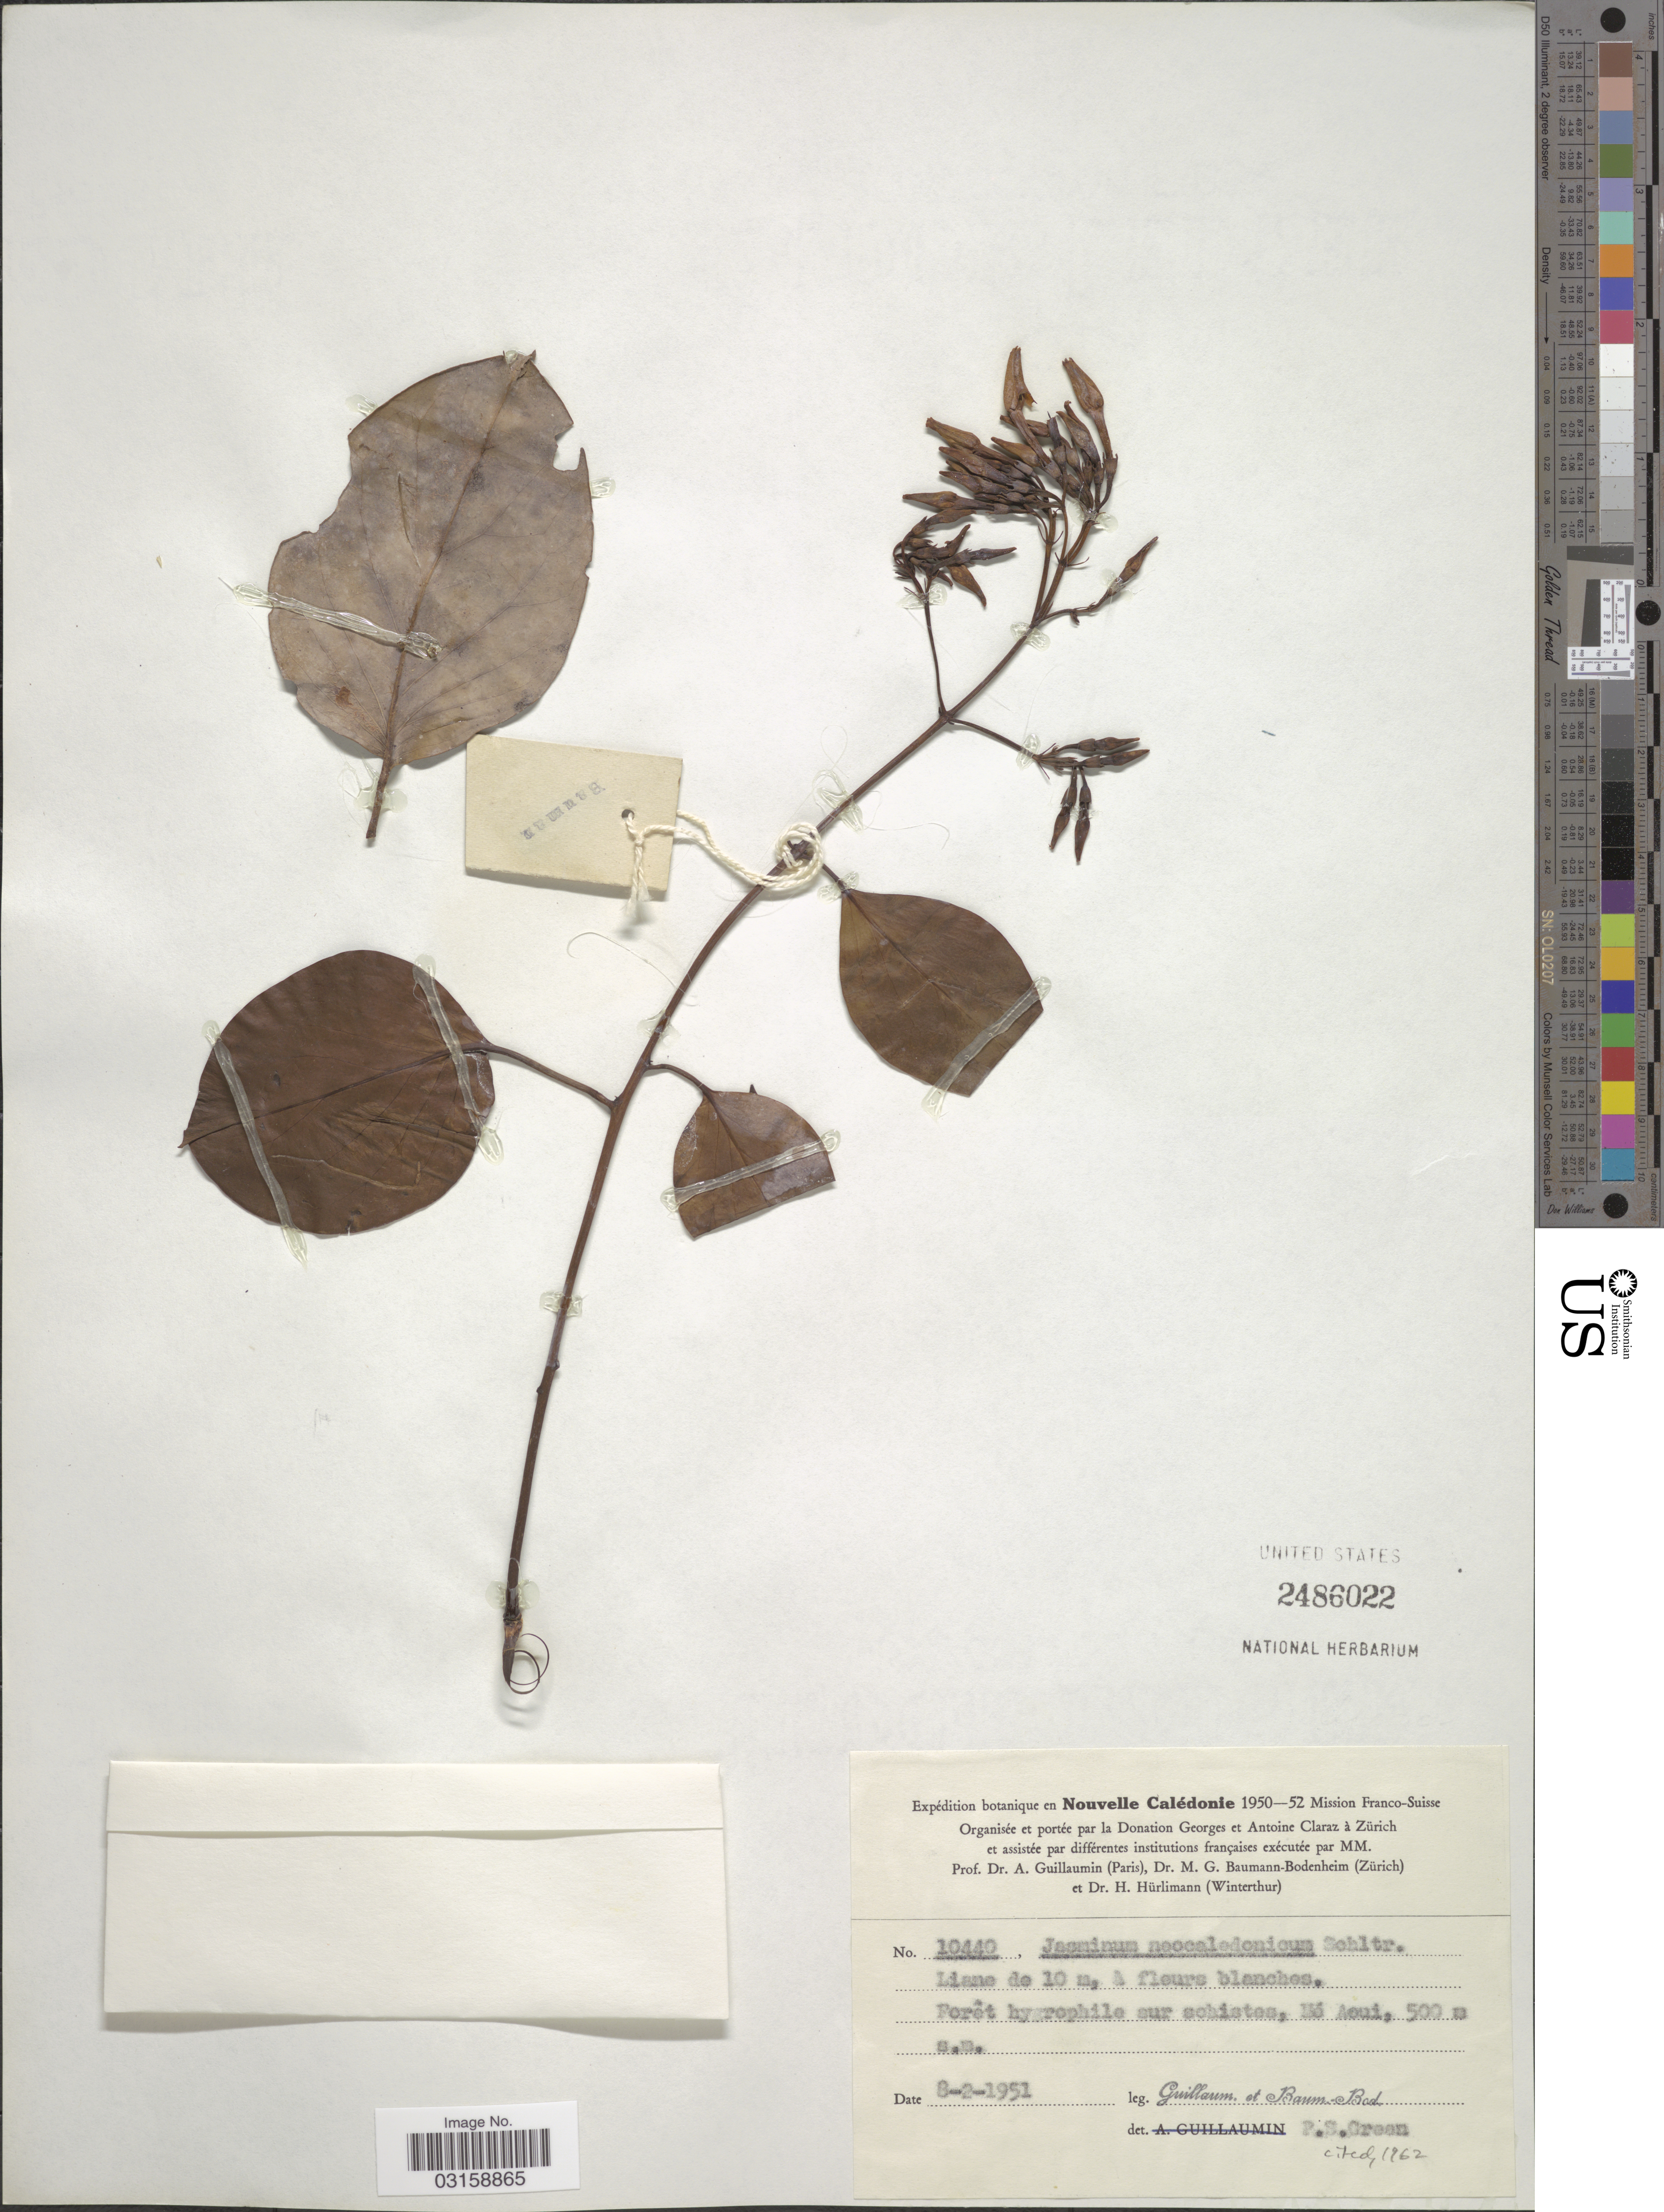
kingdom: Plantae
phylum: Tracheophyta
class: Magnoliopsida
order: Lamiales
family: Oleaceae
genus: Jasminum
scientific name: Jasminum neocaledonicum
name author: Schltr.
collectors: A. Guillaumin & M. G. Baumann-Bodenheim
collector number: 10440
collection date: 1951-02-08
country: New Caledonia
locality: Nouvelle Calédonie. Mé Aoui.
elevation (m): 500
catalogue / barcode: US 2486022